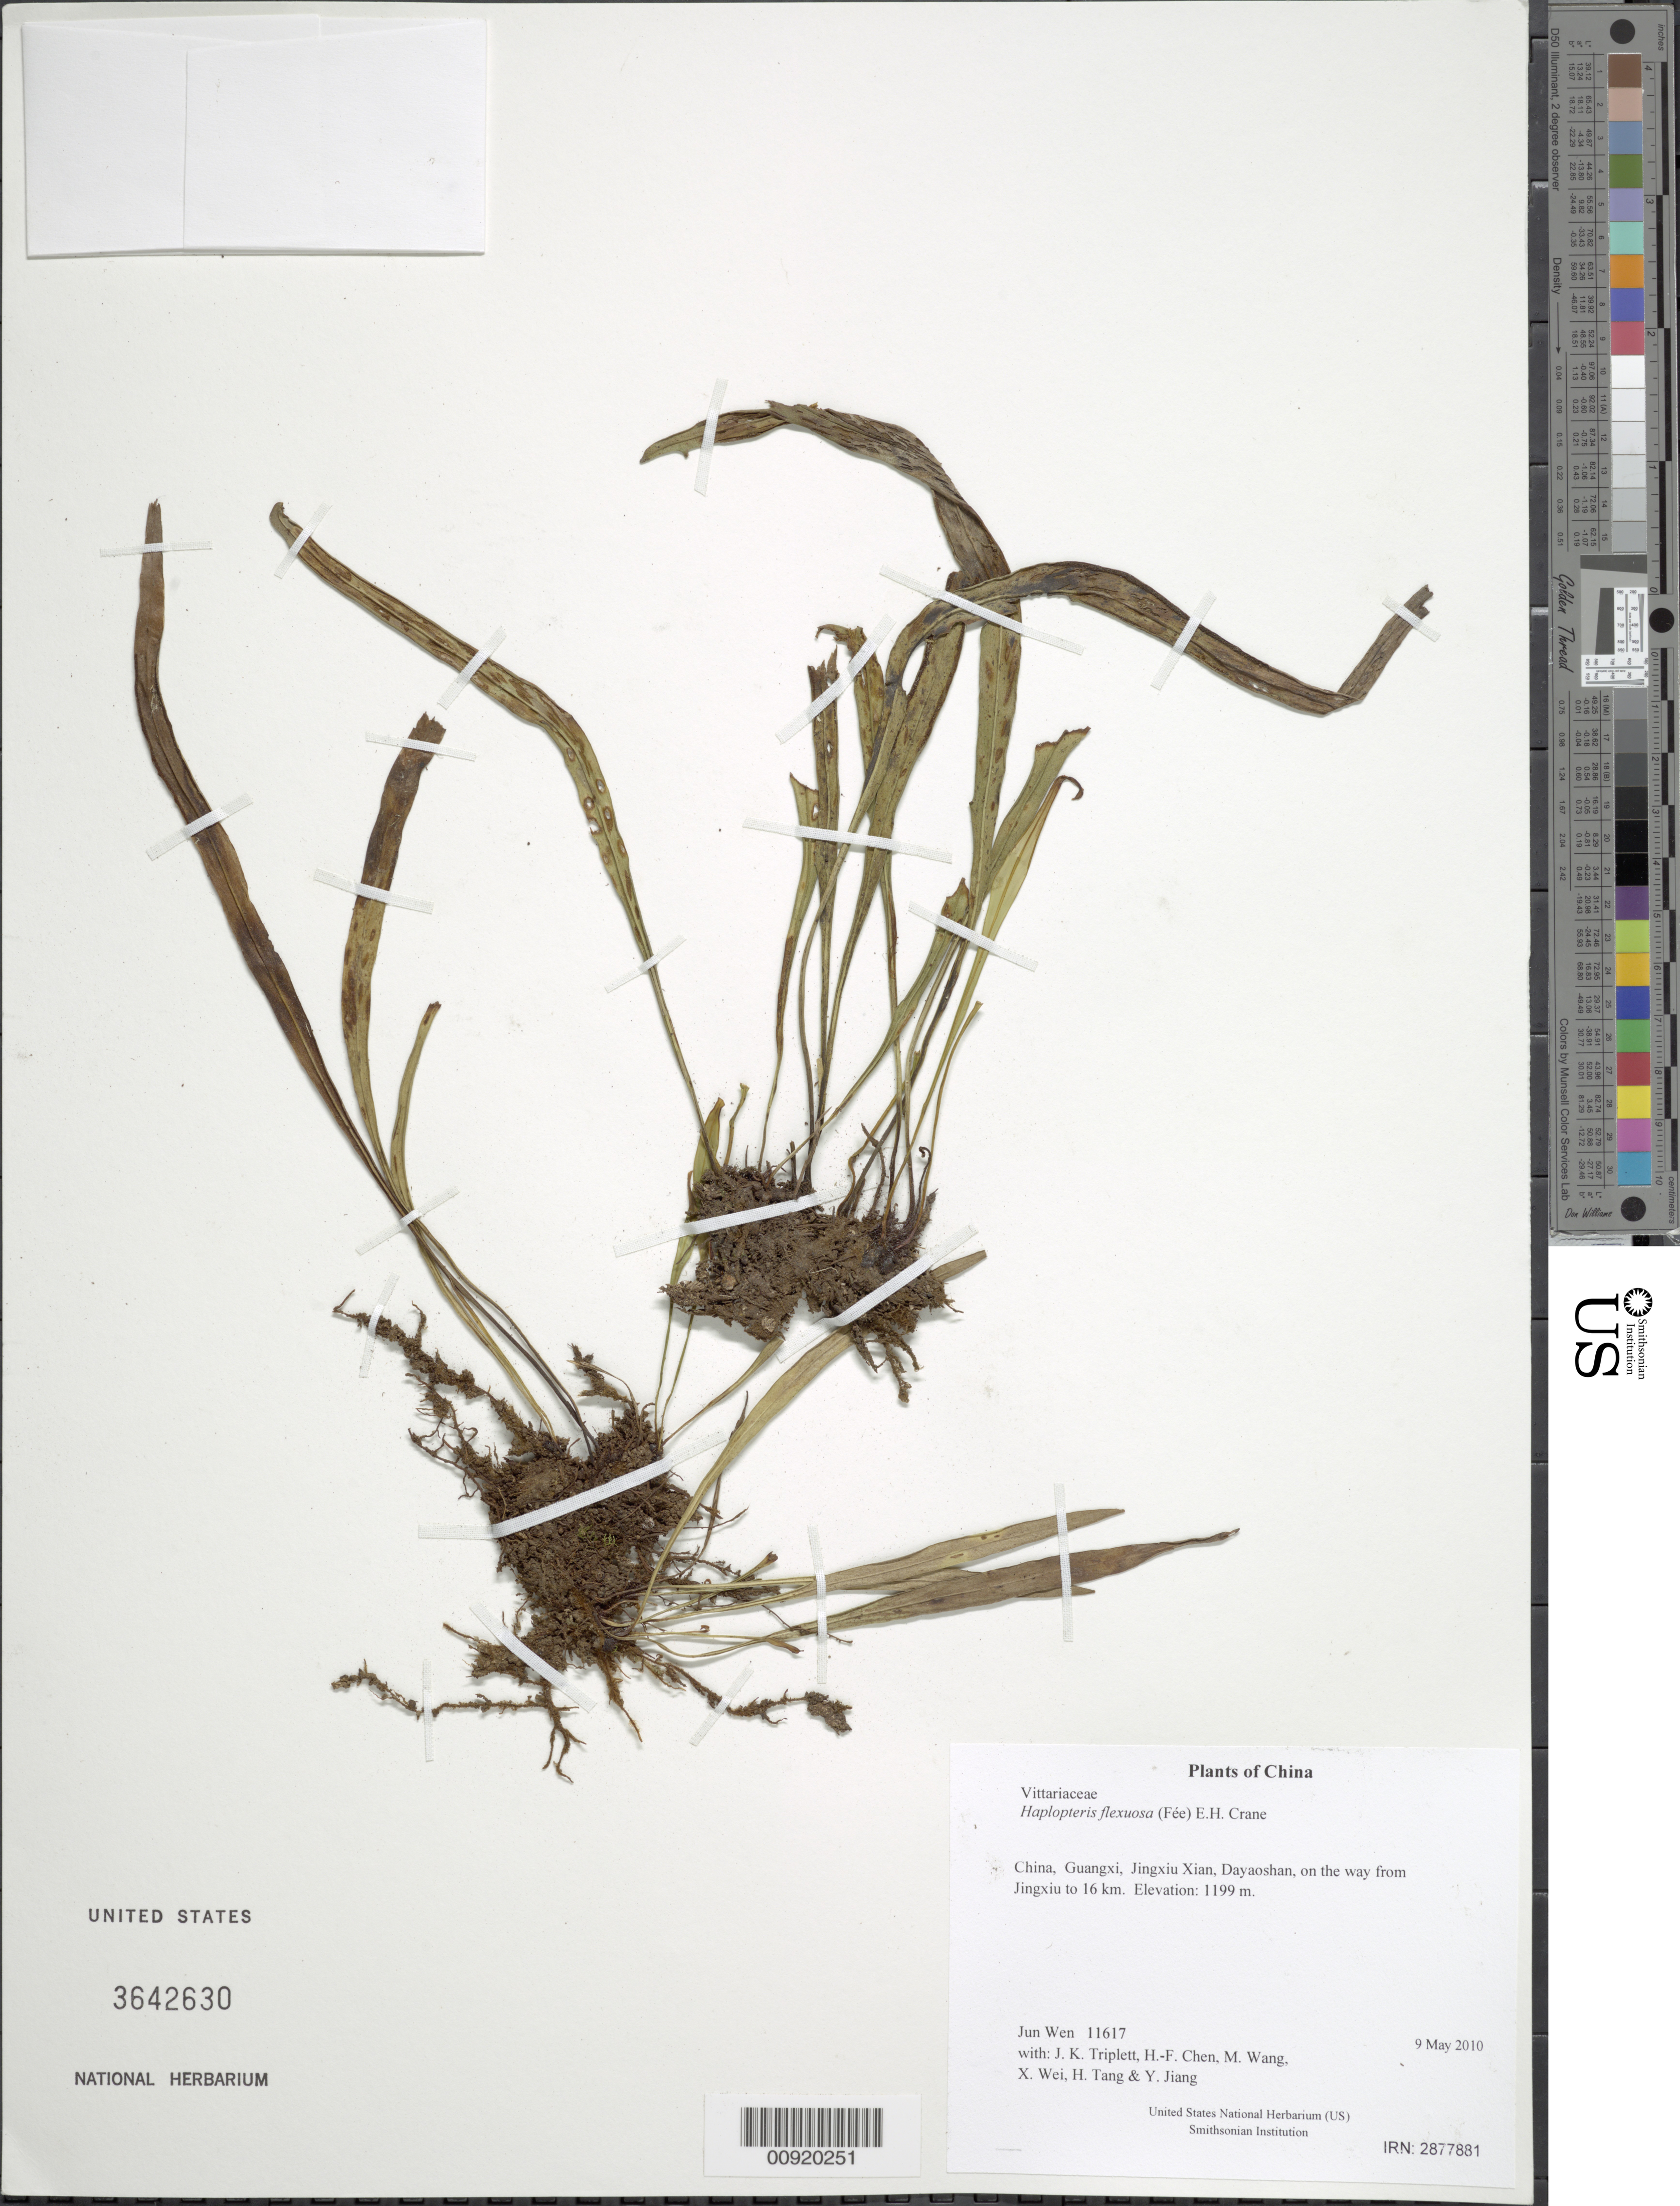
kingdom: Plantae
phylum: Tracheophyta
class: Polypodiopsida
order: Polypodiales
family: Pteridaceae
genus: Haplopteris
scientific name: Haplopteris flexuosa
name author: (Fée) E.H. Crane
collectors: J. Wen, J. K. Triplett, H.-F. Chen, M. Wang, X. Wei, H. Tang & Y. Jiang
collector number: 11617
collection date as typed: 9 May 2010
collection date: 2010-05-09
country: China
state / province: Guangxi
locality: Jingxiu Xian, Dayaoshan, on the way from Jingxiu to 16 km.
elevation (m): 1199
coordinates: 24 09.274 N, 110 12.670 E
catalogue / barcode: US 3642630